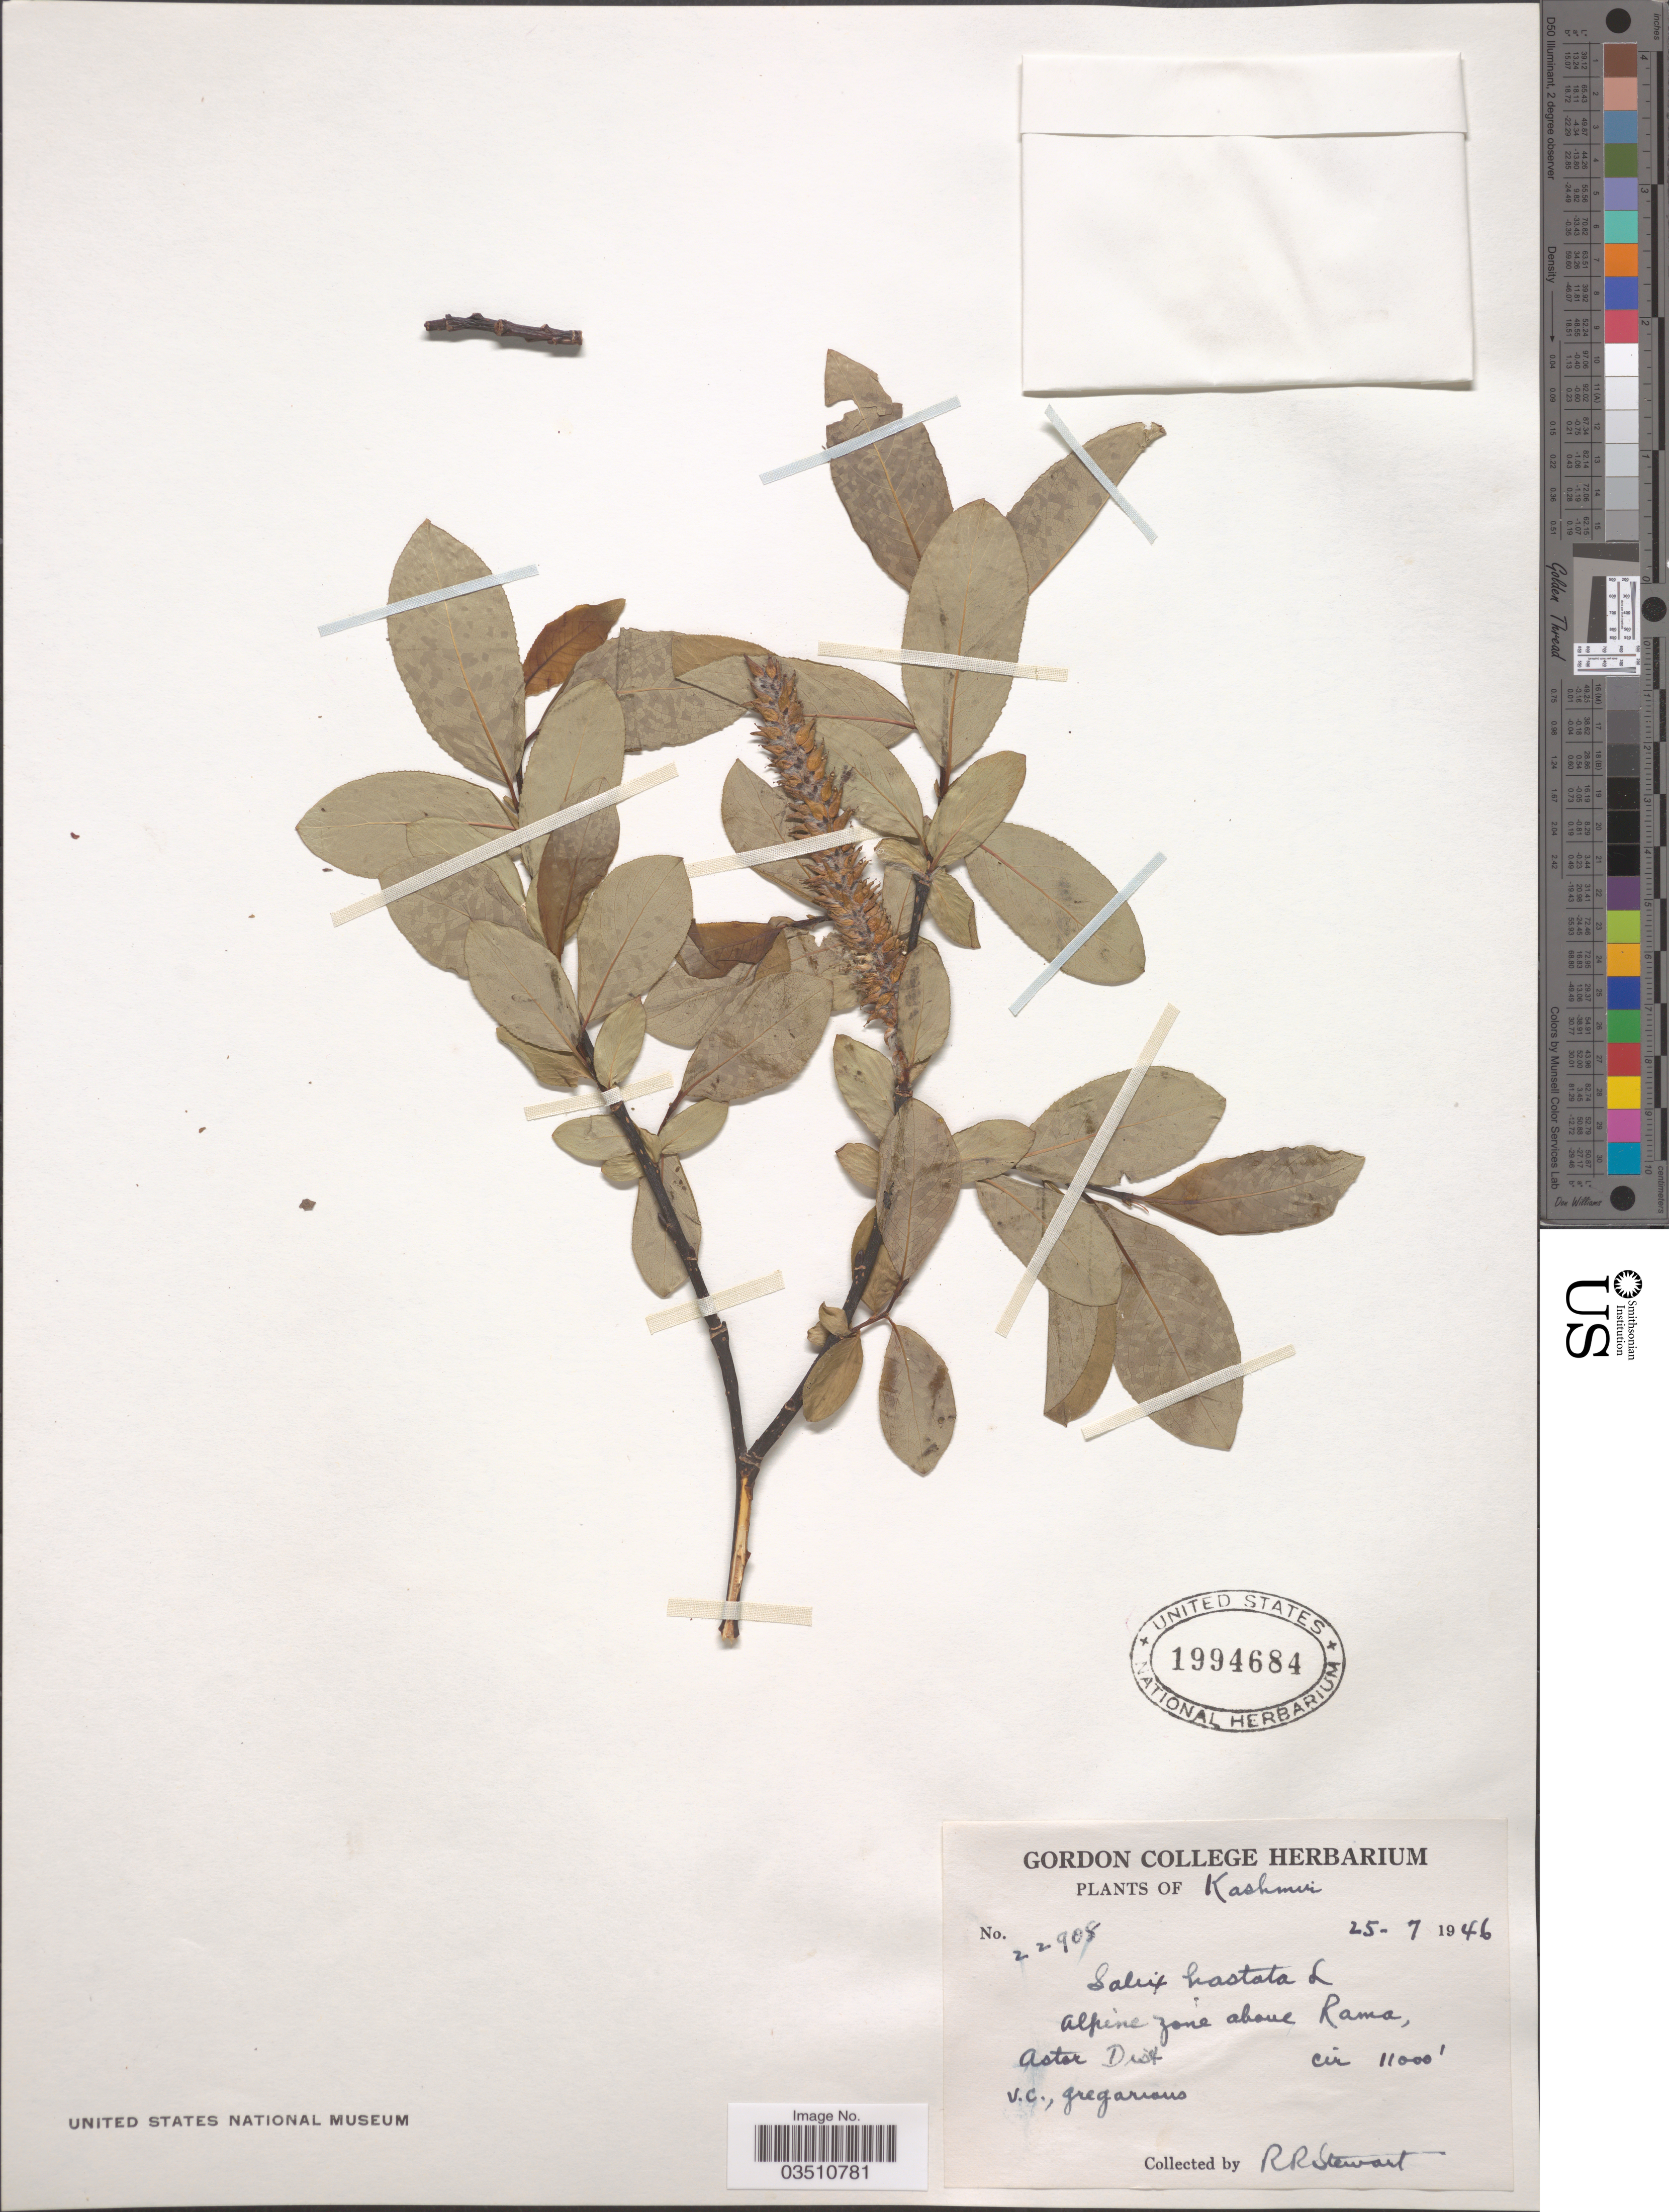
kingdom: Plantae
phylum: Tracheophyta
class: Magnoliopsida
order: Malpighiales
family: Salicaceae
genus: Salix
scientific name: Salix hastata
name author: L.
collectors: R. Stewart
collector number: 22908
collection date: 1946-07-25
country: India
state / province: Jammu and Kashmir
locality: Kashmir. Alpine zone above Rama, Astor Dist.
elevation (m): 3353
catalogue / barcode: US 1994684